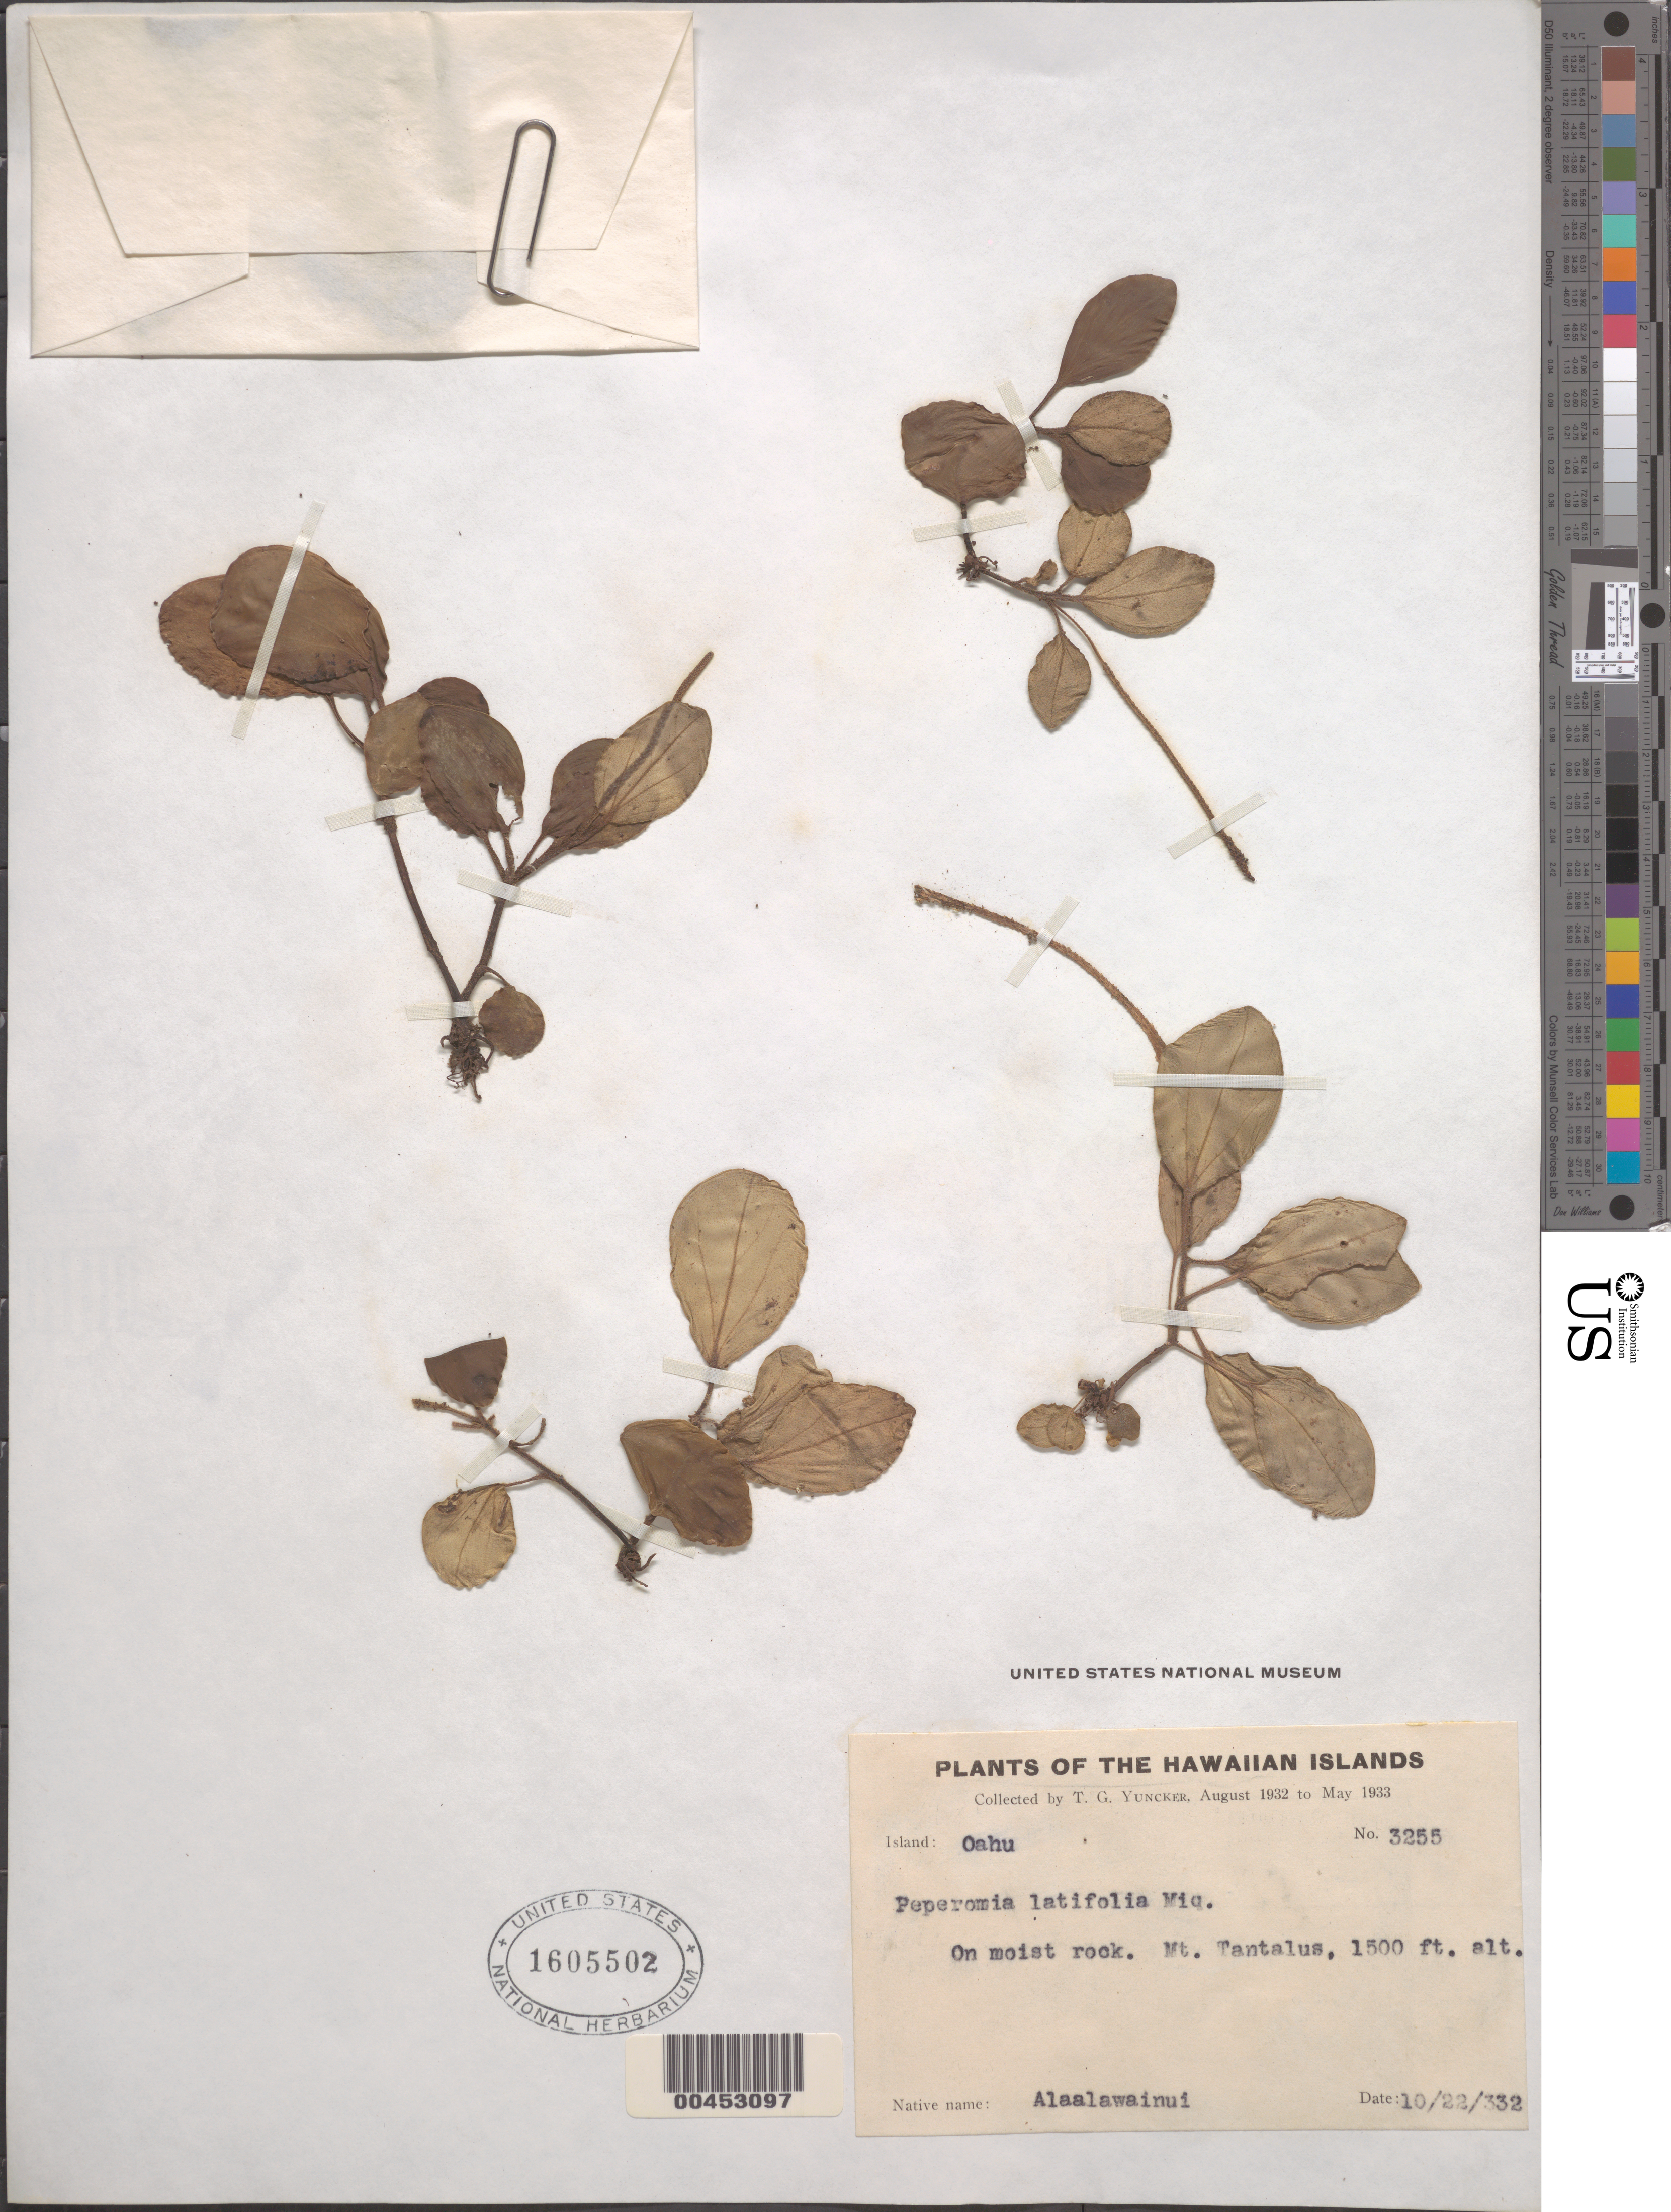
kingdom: Plantae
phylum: Tracheophyta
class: Magnoliopsida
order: Piperales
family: Piperaceae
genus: Peperomia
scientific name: Peperomia latifolia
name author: Miq.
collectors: T. G. Yuncker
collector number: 3255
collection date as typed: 22 Oct 1932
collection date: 1932-10-22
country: United States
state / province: Hawaii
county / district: Honolulu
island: Oahu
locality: Mt Tantalus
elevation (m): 457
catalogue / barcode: US 1605502